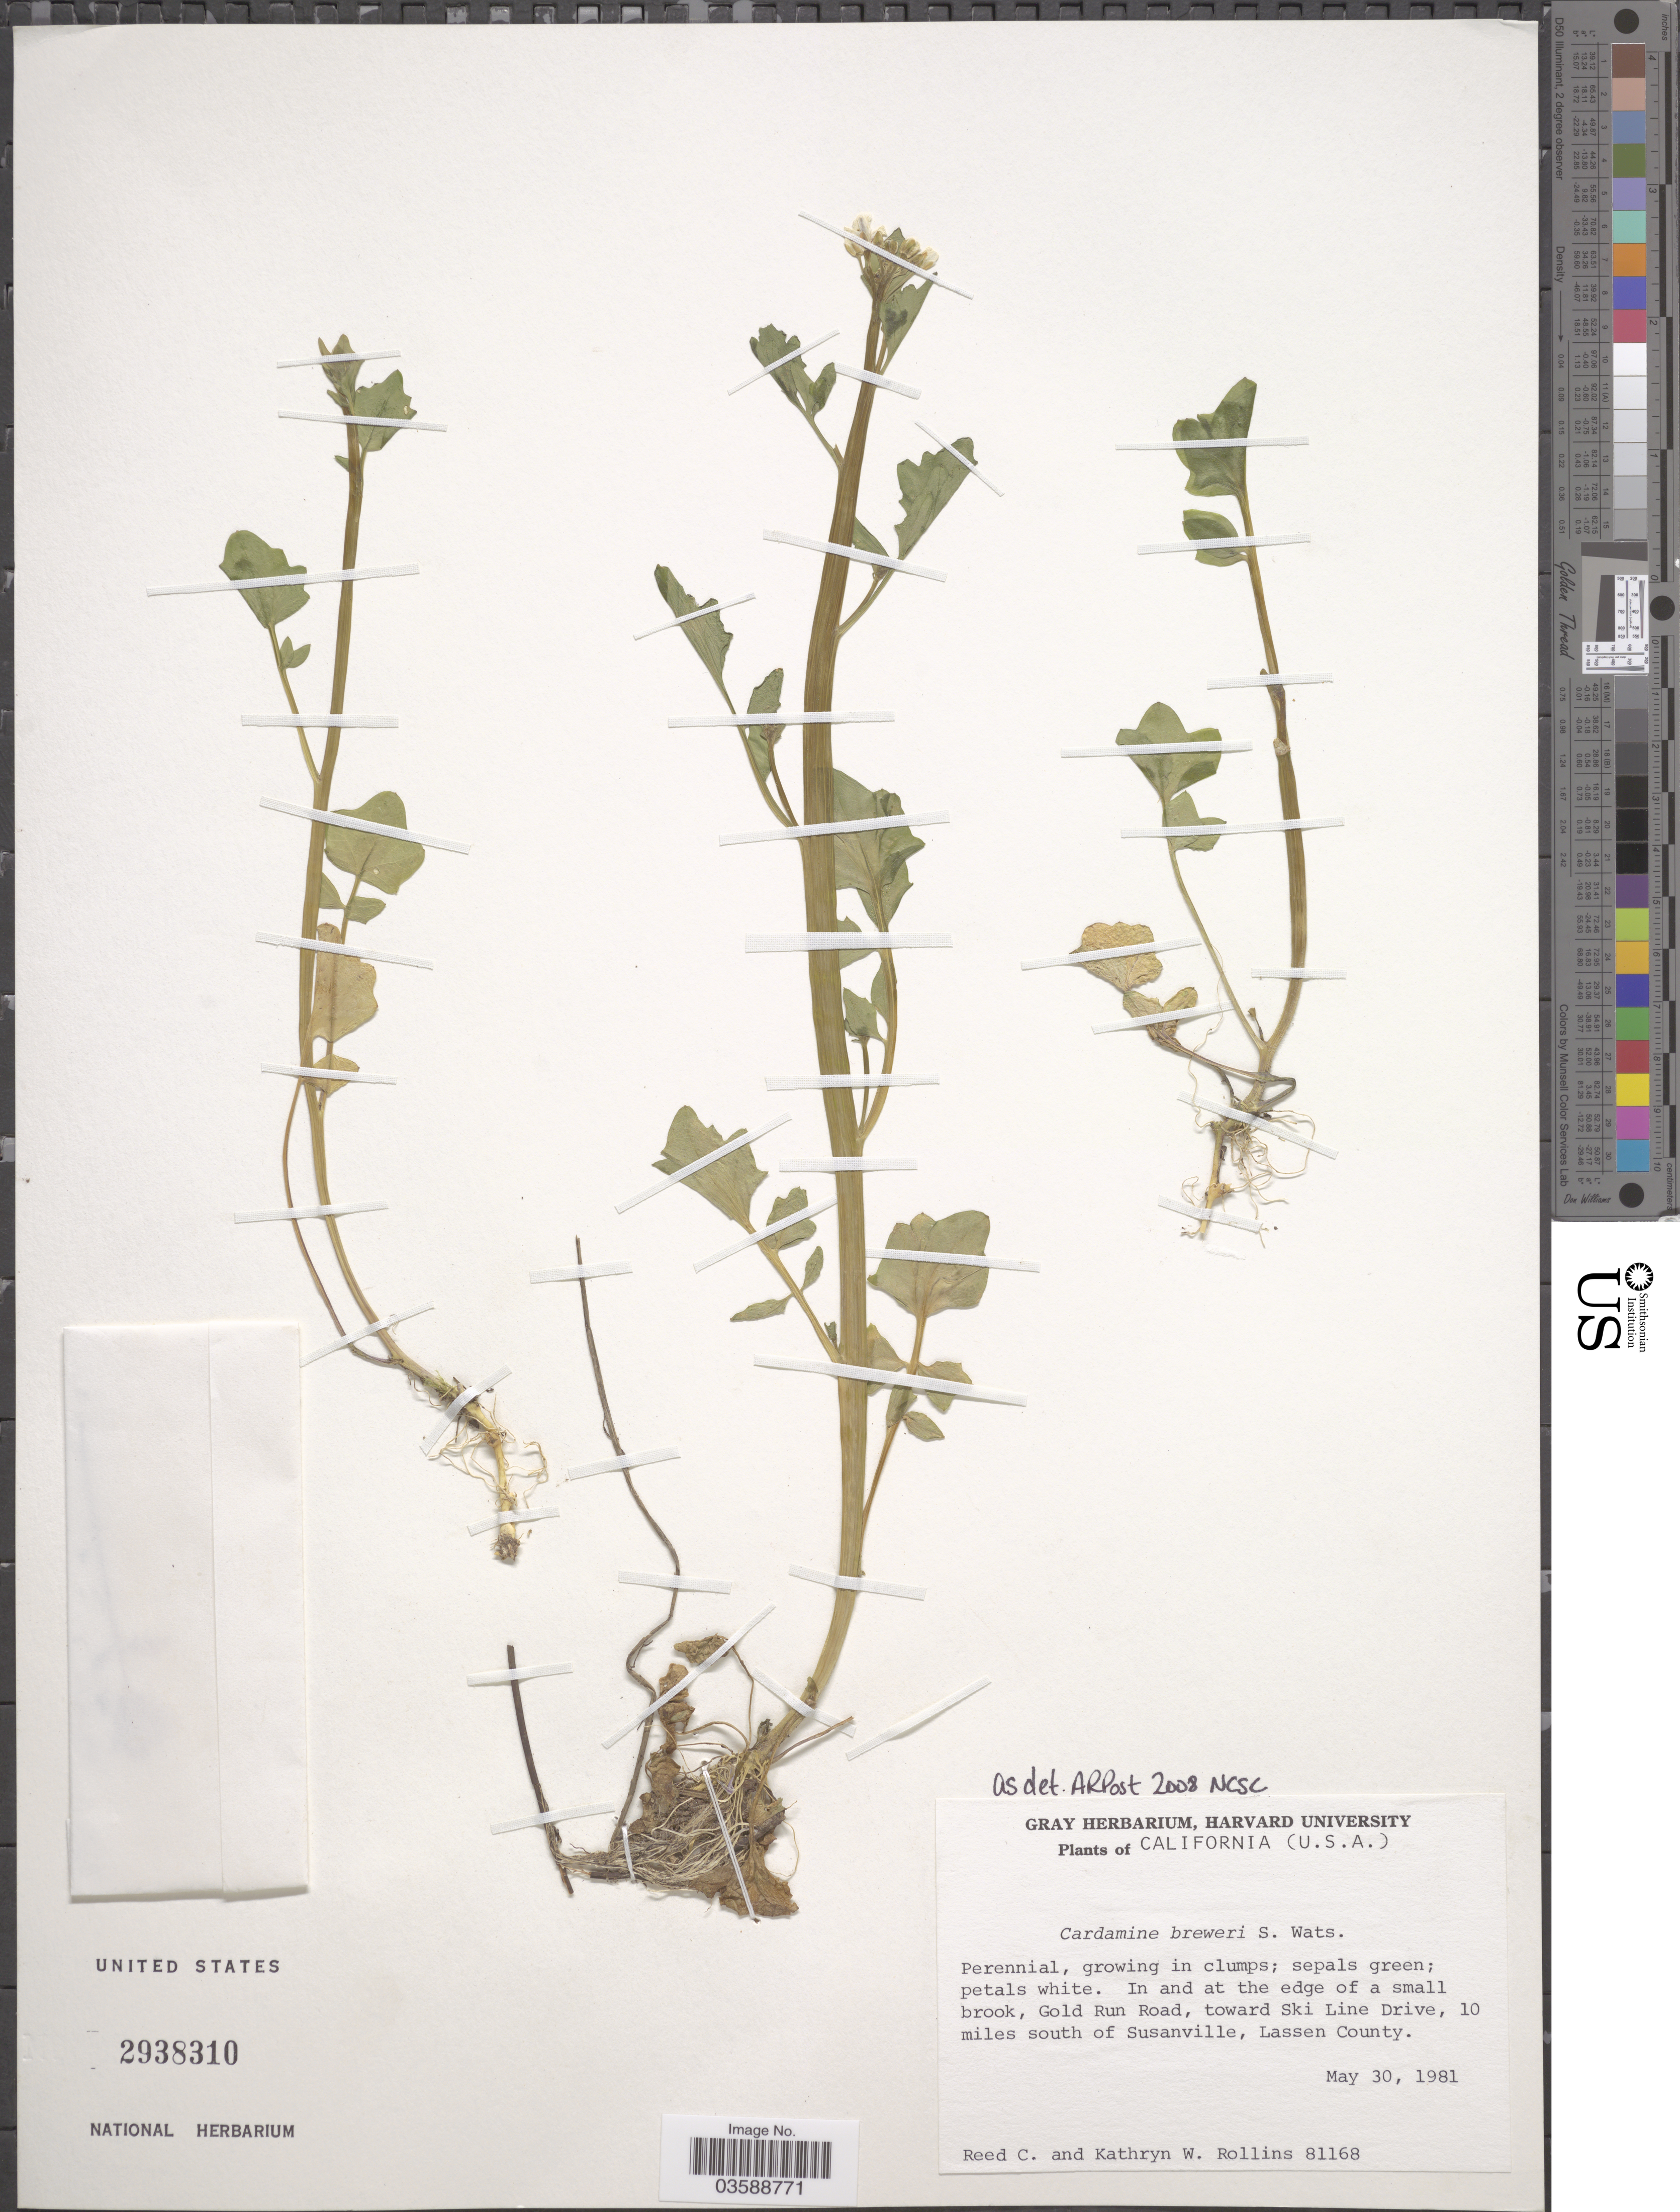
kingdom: Plantae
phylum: Tracheophyta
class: Magnoliopsida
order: Brassicales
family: Brassicaceae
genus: Cardamine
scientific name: Cardamine breweri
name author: S. Watson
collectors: R. C. Rollins & K. W. Rollins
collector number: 81168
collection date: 1981-05-30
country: United States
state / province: California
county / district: Lassen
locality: In and at the edge of a small brook, Gold Run Road, toward Ski Line Drive, 10 miles South of Susanville, Lassen County.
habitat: in and at the edge of a small brook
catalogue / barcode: US 293810